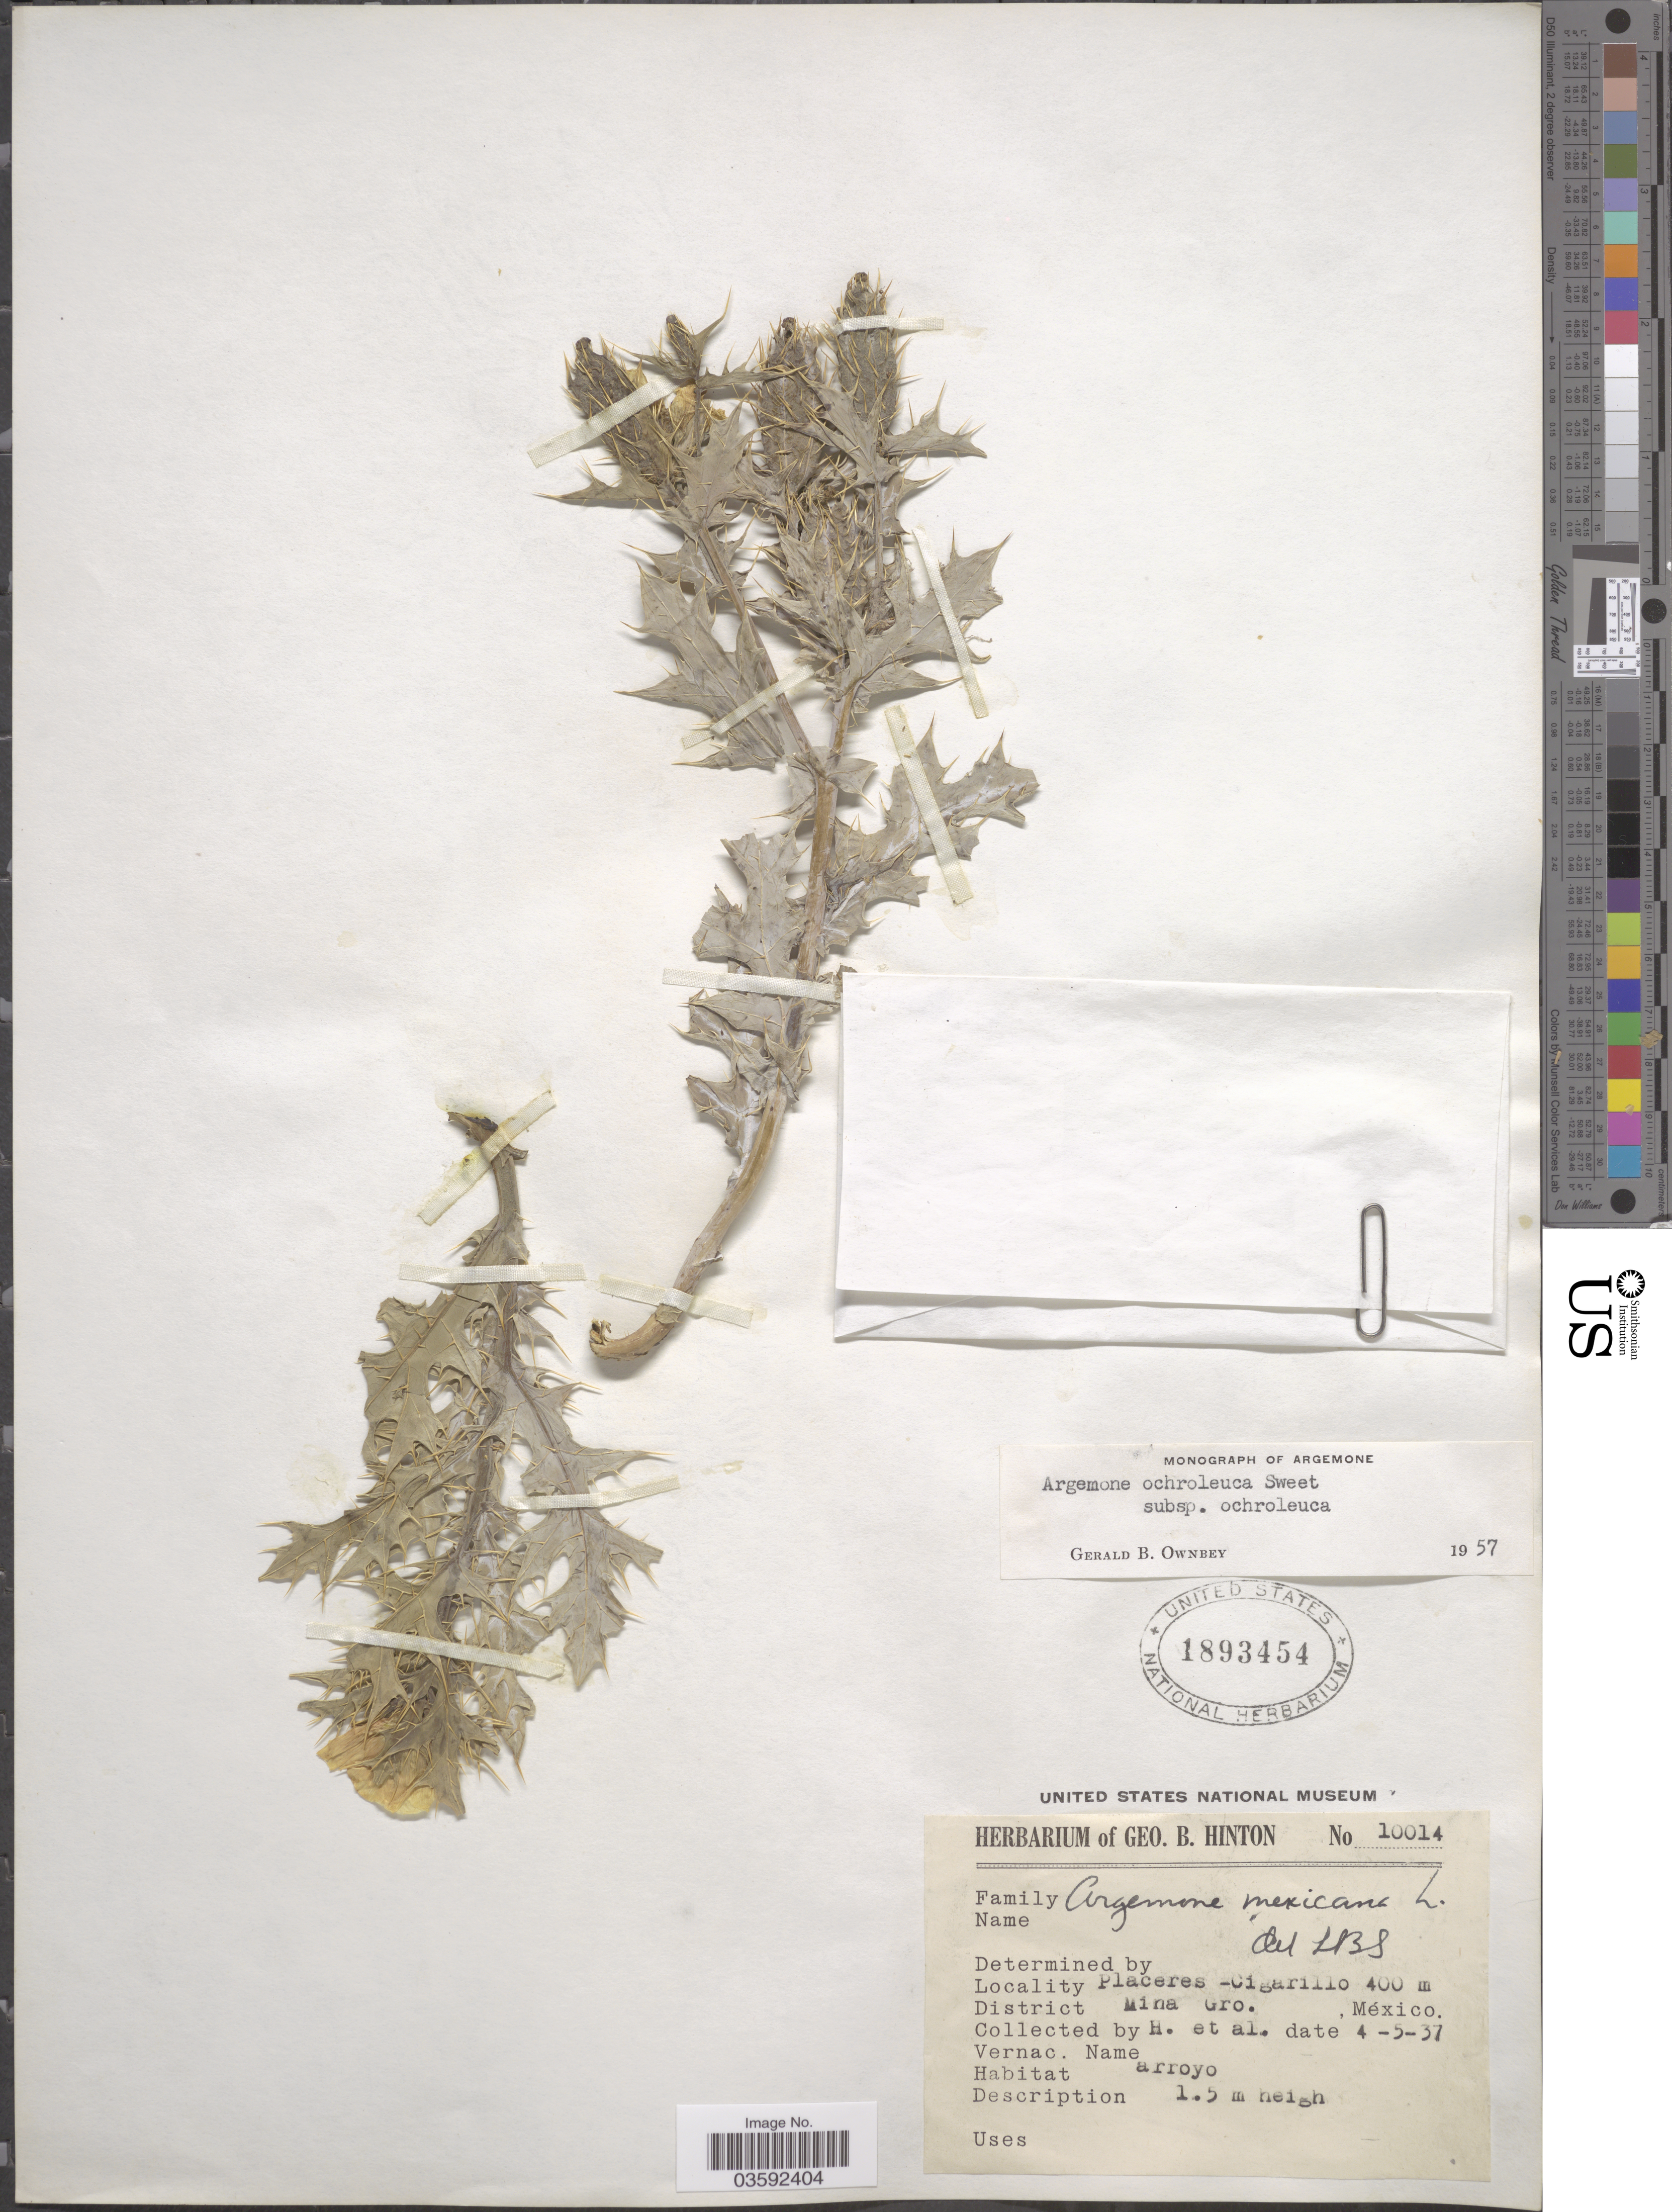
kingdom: Plantae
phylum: Tracheophyta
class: Magnoliopsida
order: Ranunculales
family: Papaveraceae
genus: Argemone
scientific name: Argemone ochroleuca subsp. ochroleuca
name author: Sweet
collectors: G. B. Hinton & et al.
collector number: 10014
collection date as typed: Transcribed d/m/y: 4/5/37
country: Mexico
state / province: Guerrero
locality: Placeres - Cigarillo. District Mina.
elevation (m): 400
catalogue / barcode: US 1893454